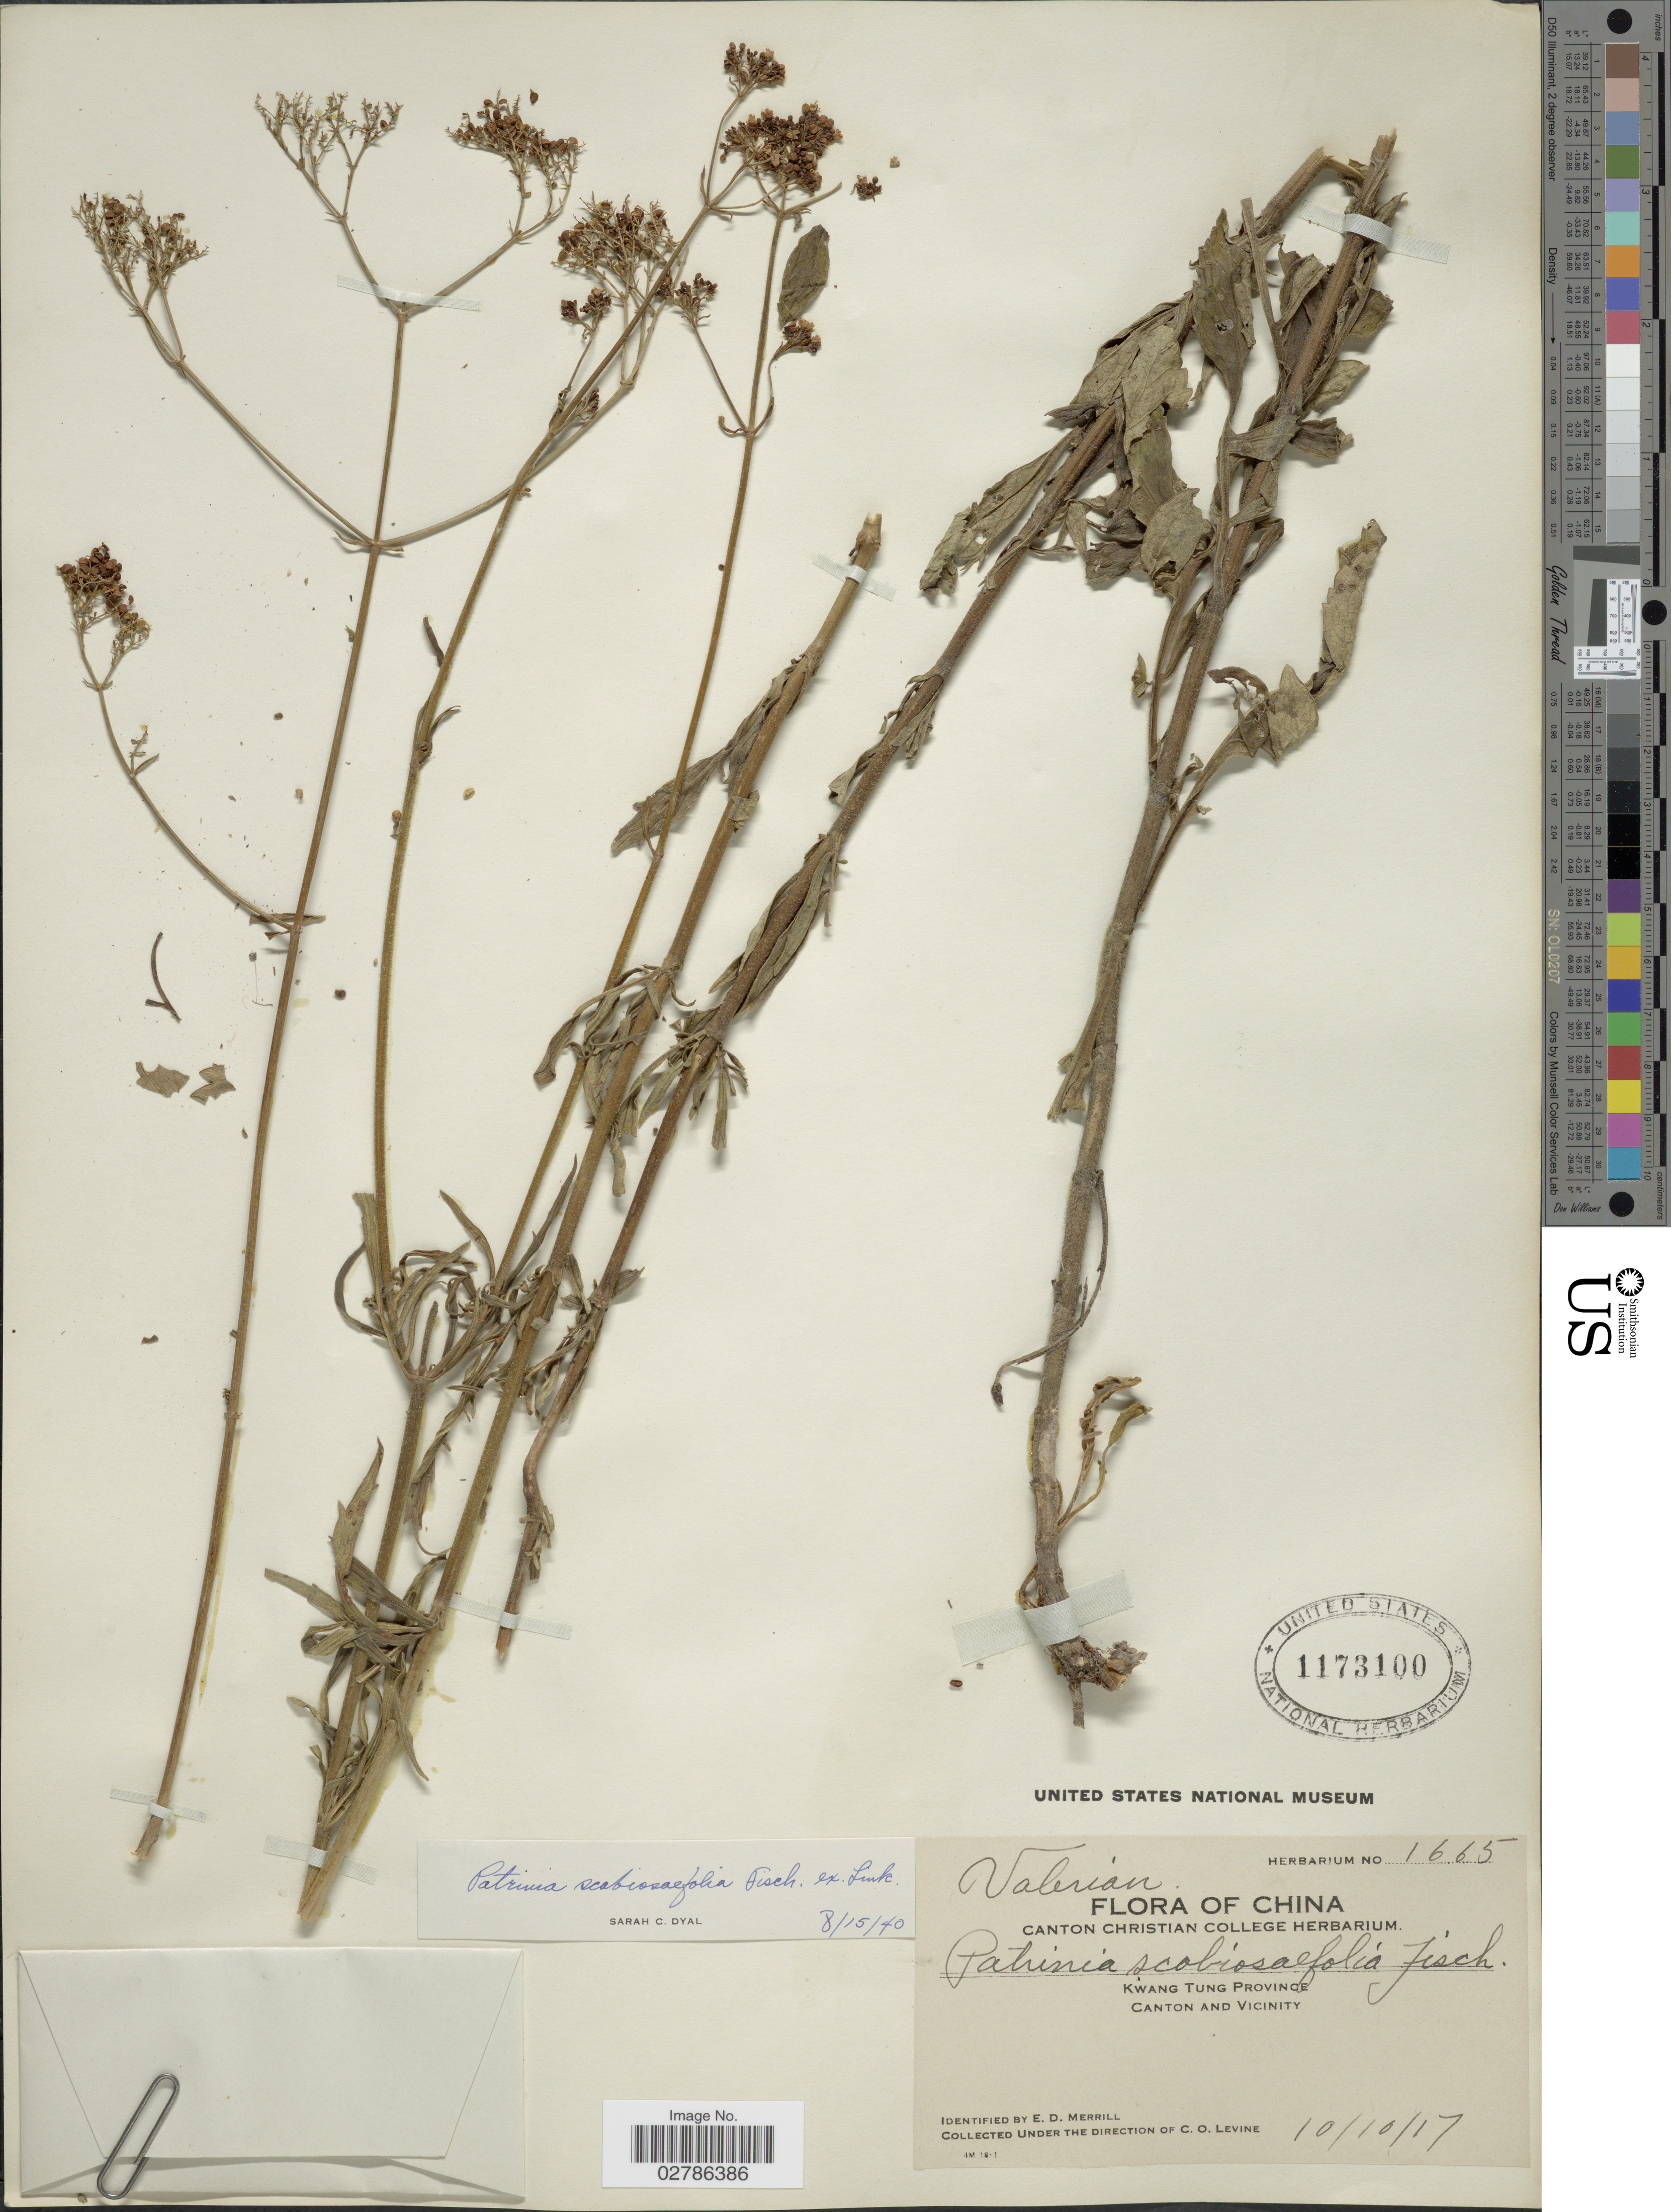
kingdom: Plantae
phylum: Tracheophyta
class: Magnoliopsida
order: Dipsacales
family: Caprifoliaceae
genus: Patrinia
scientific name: Patrinia scabiosifolia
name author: Link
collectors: C. O. Levine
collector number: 1665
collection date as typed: Transcribed d/m/y: 10/10/17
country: China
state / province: Guangdong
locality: Kwang Tung Province, Canton and Vicinity.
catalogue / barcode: US 1173100